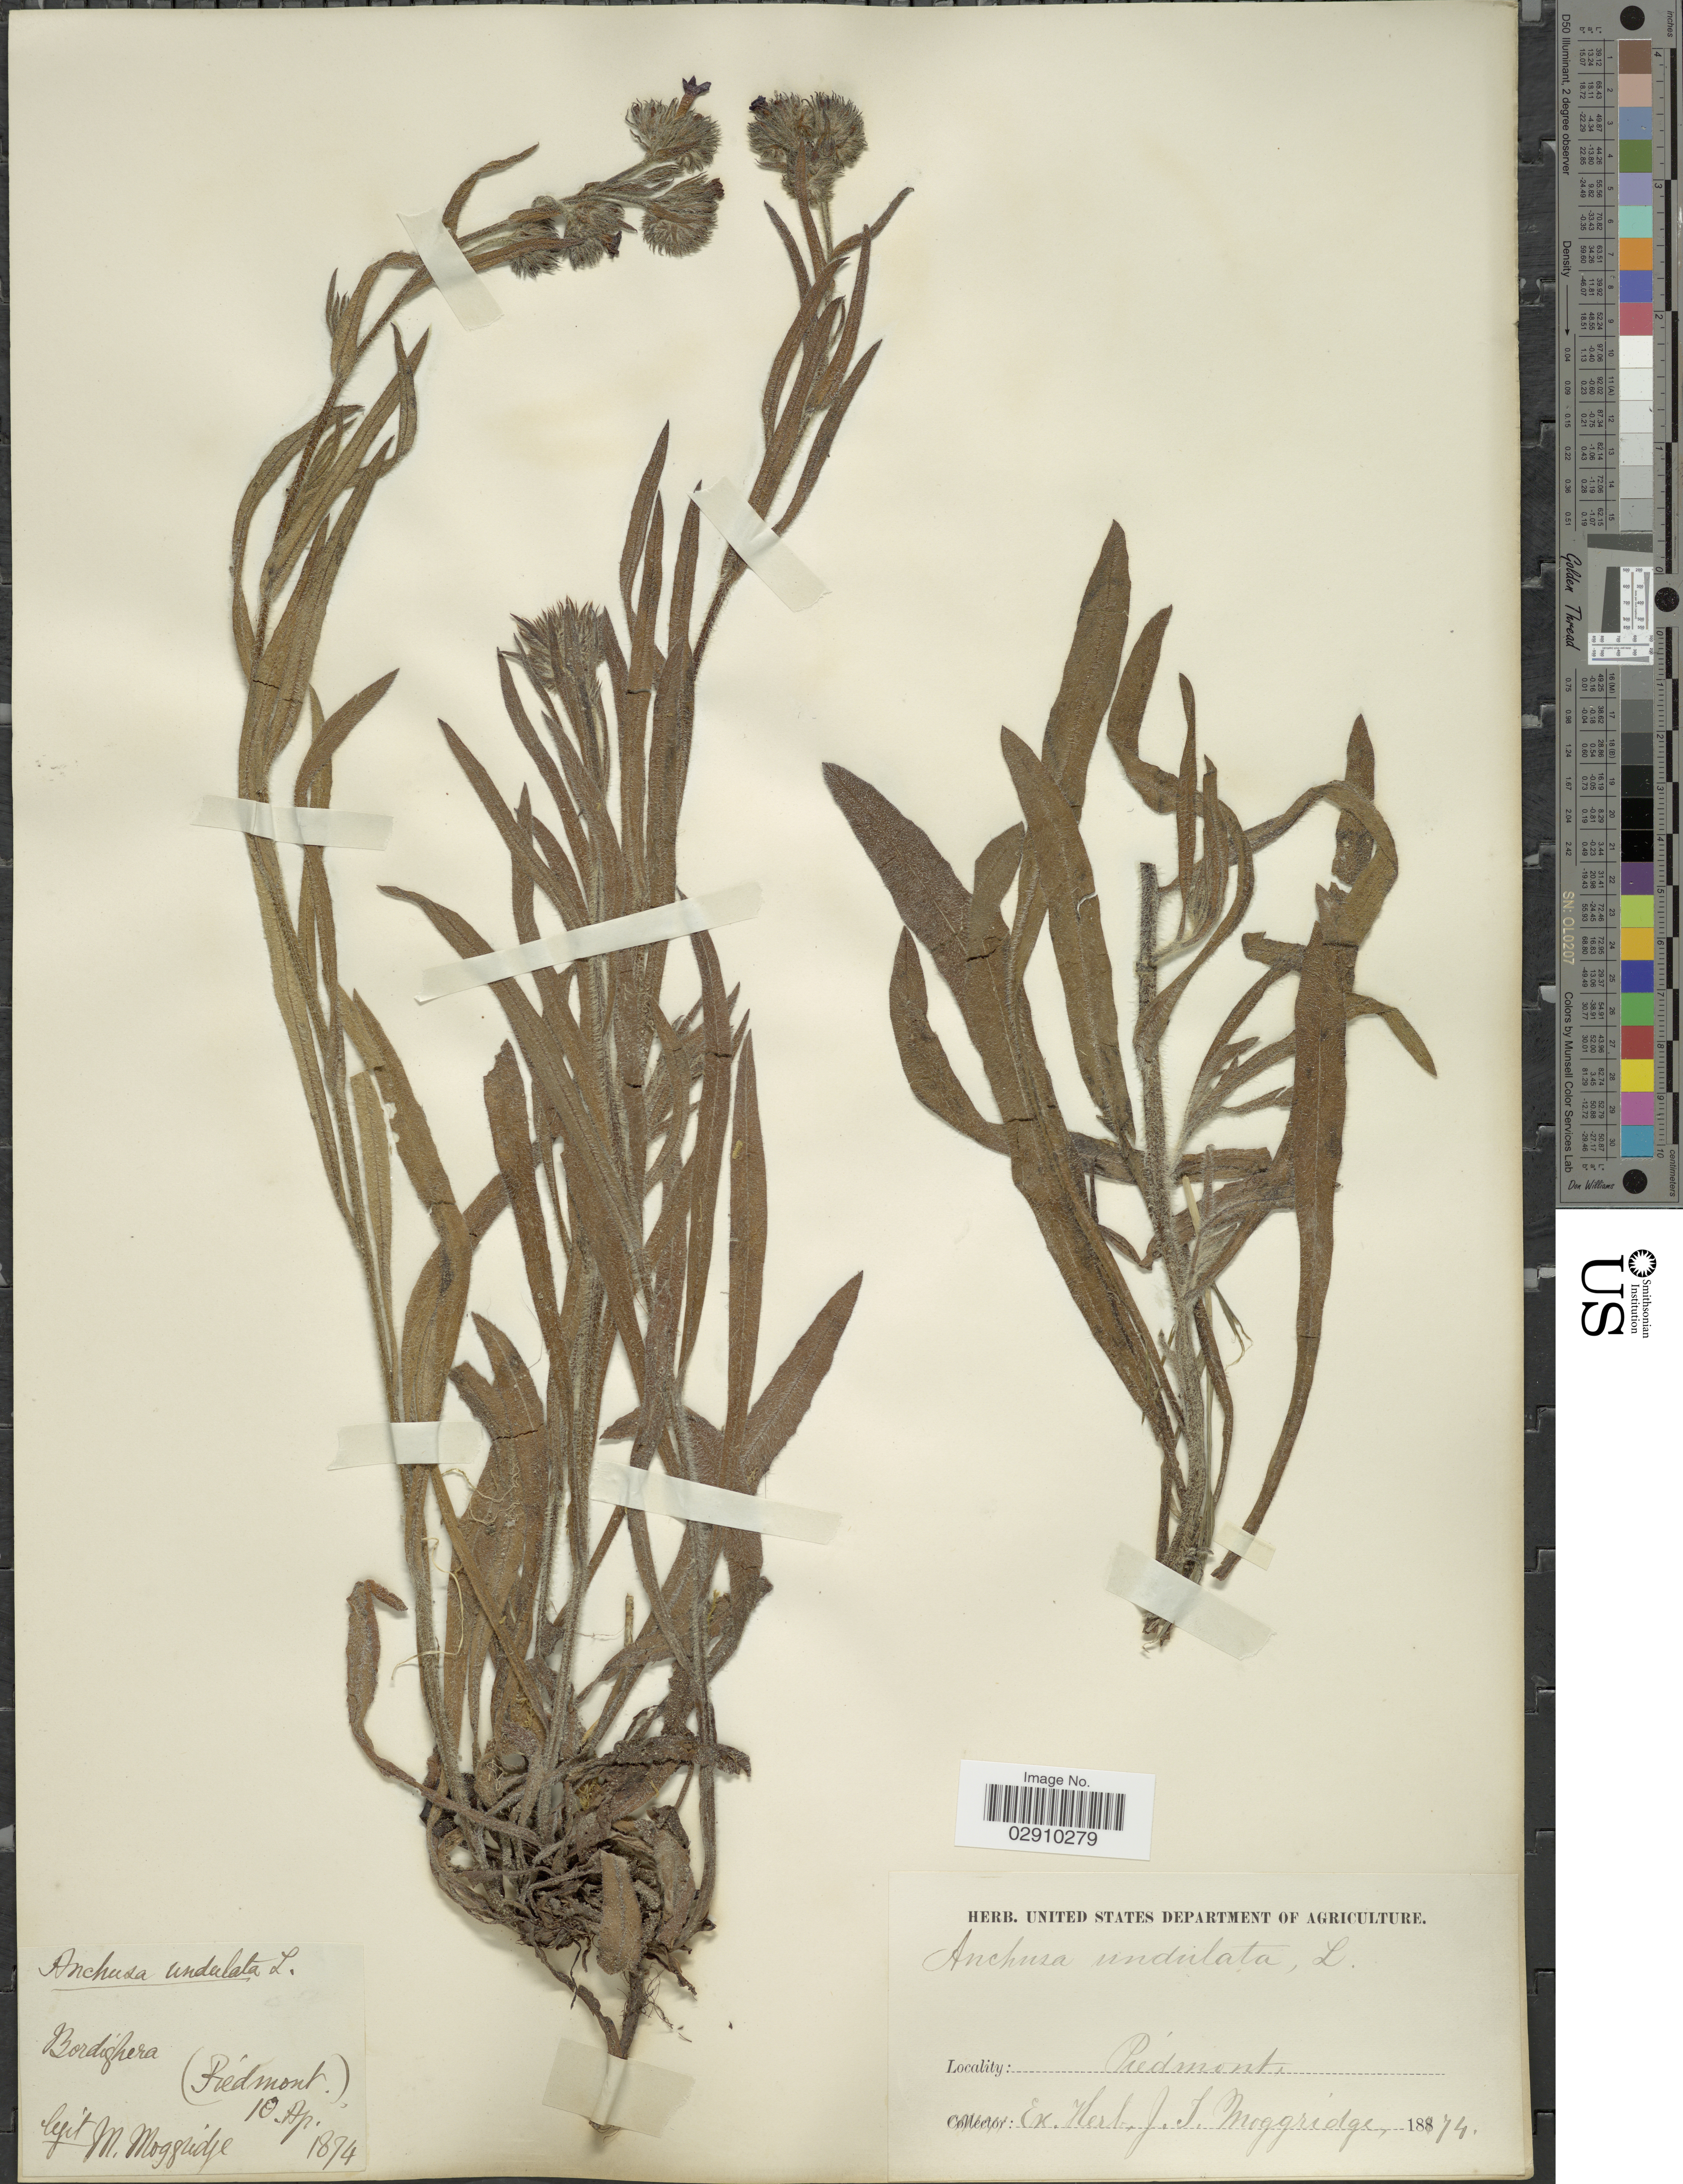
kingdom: Plantae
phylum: Tracheophyta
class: Magnoliopsida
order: Boraginales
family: Boraginaceae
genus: Anchusa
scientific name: Anchusa undulata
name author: L.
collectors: M. Moggridge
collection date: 1874-04-10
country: Italy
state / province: Piedmont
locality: Bordighera.